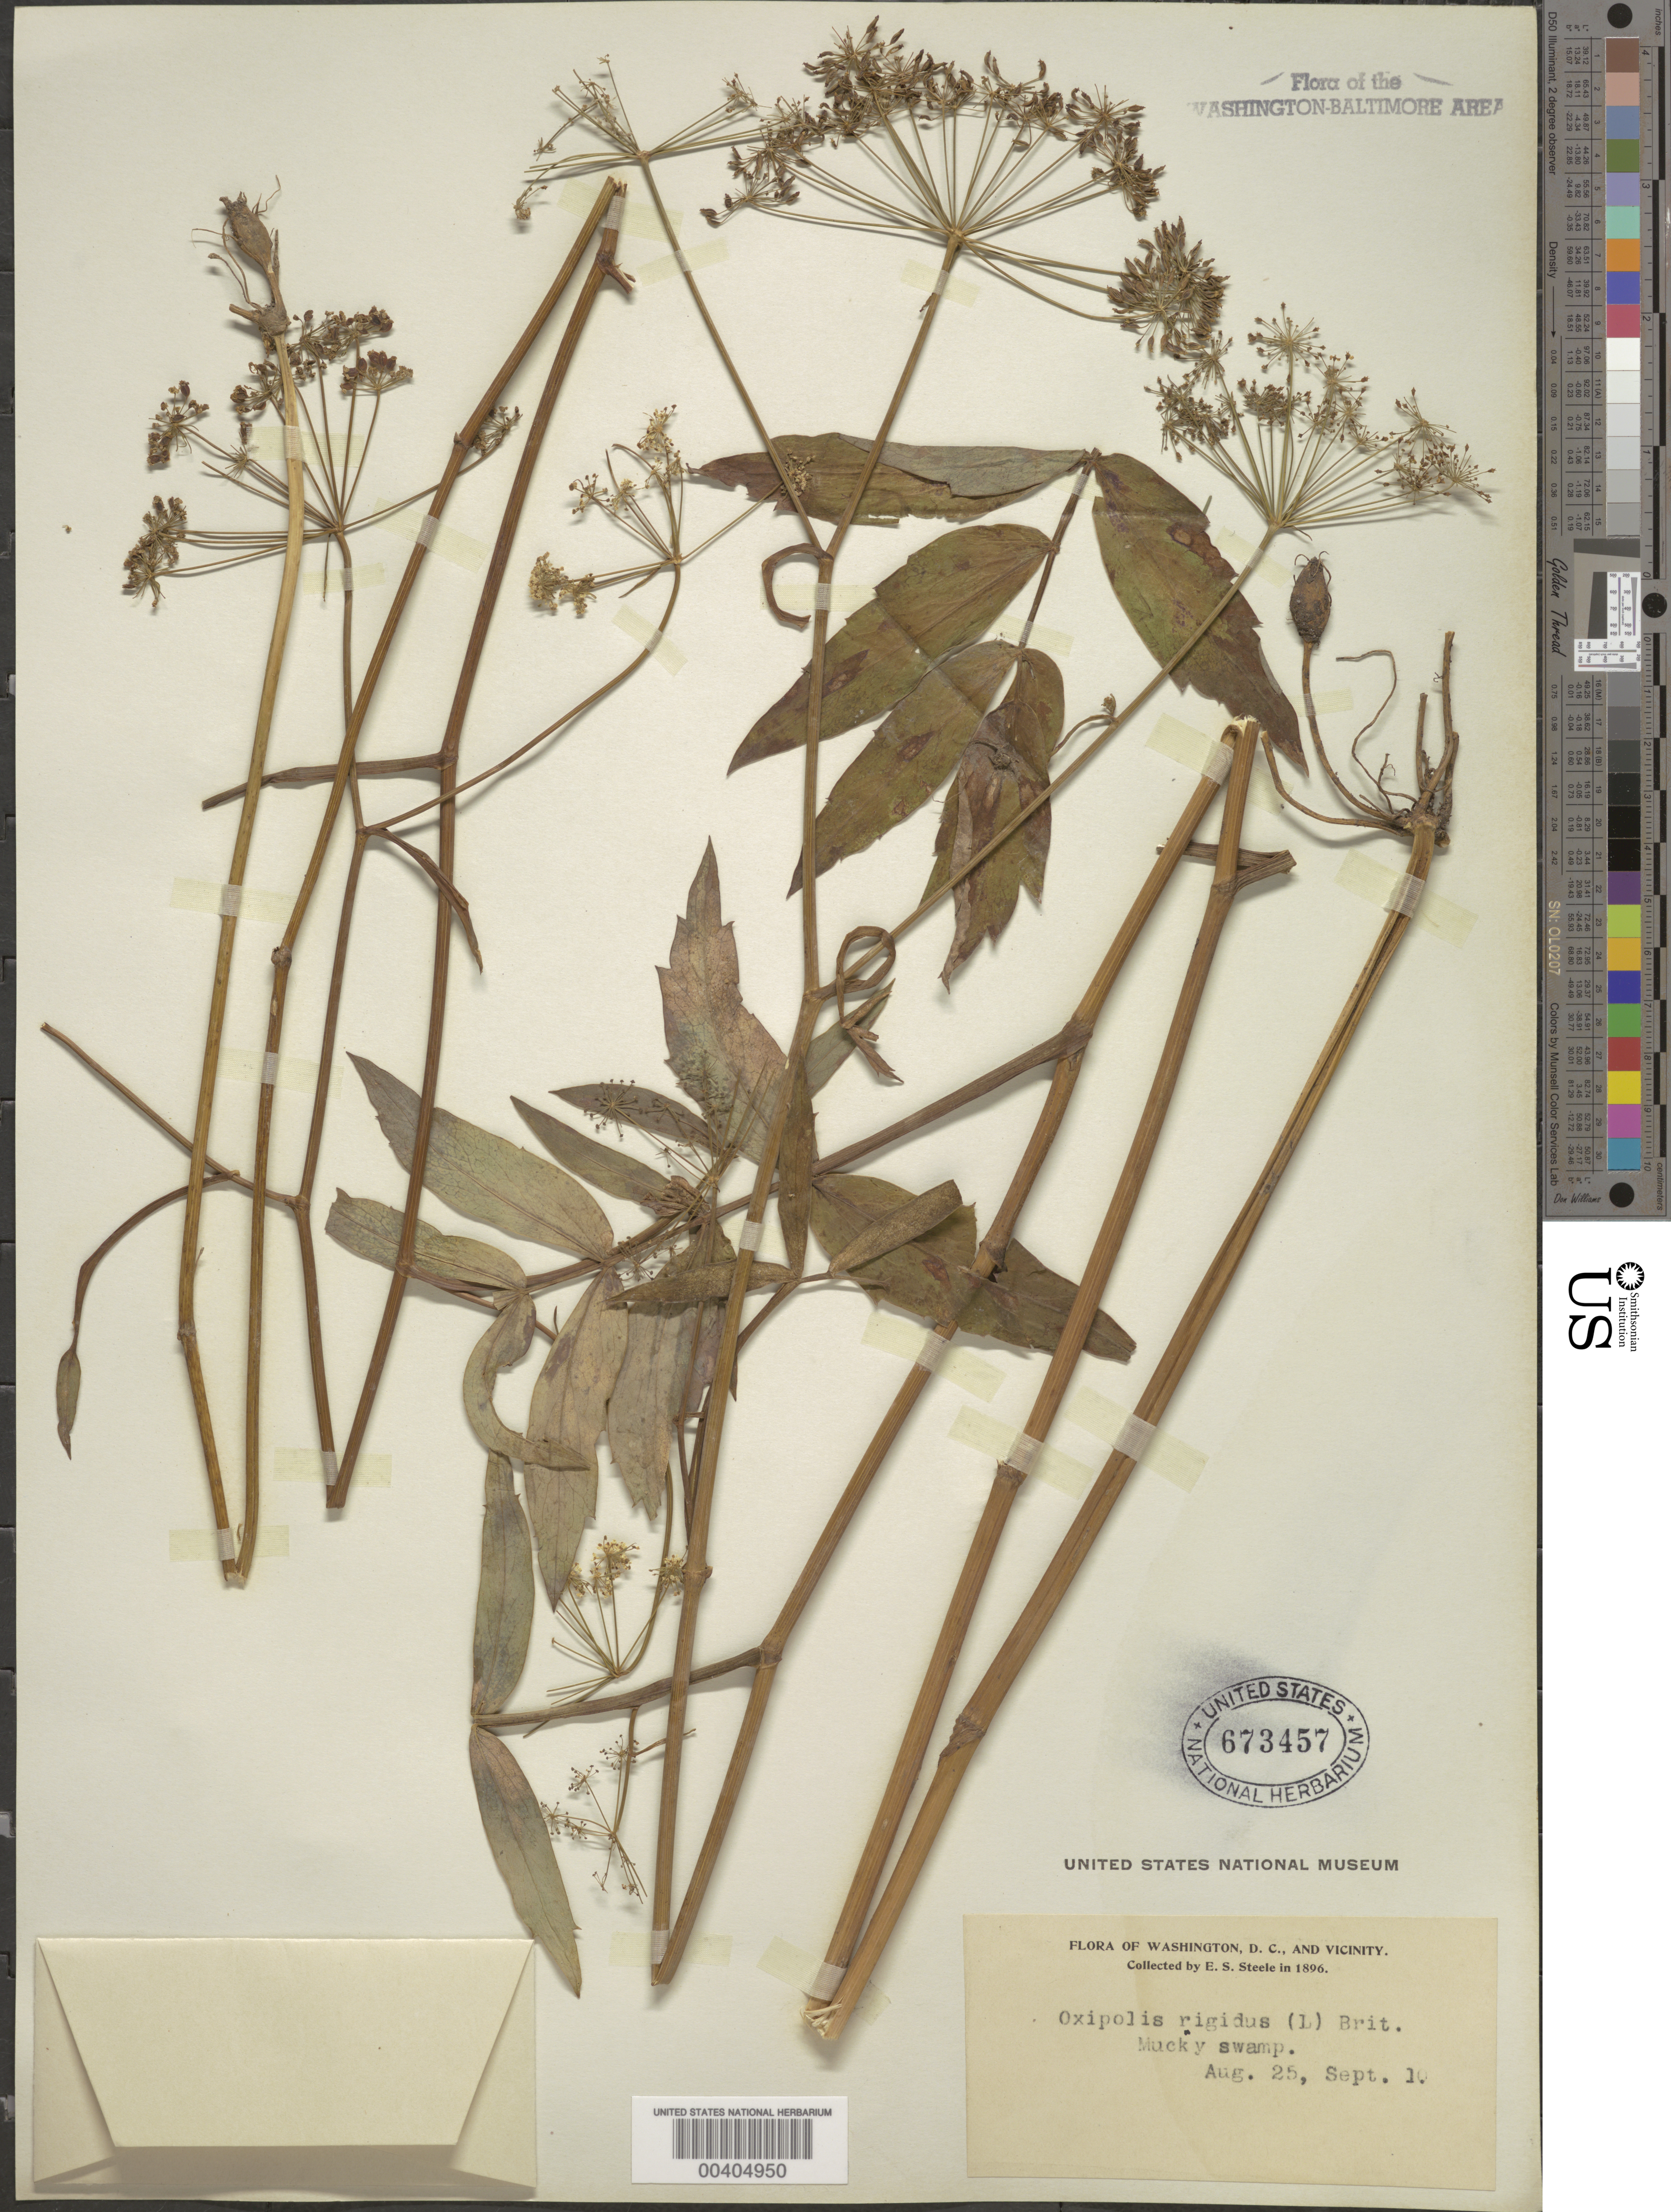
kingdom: Plantae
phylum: Tracheophyta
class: Magnoliopsida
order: Apiales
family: Apiaceae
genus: Oxypolis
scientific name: Oxypolis rigidior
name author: (L.) Raf.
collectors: E. Steele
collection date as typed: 25 Aug 1896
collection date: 1896-08-25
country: United States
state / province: District of Columbia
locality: Washington DC Area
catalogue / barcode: US 673457